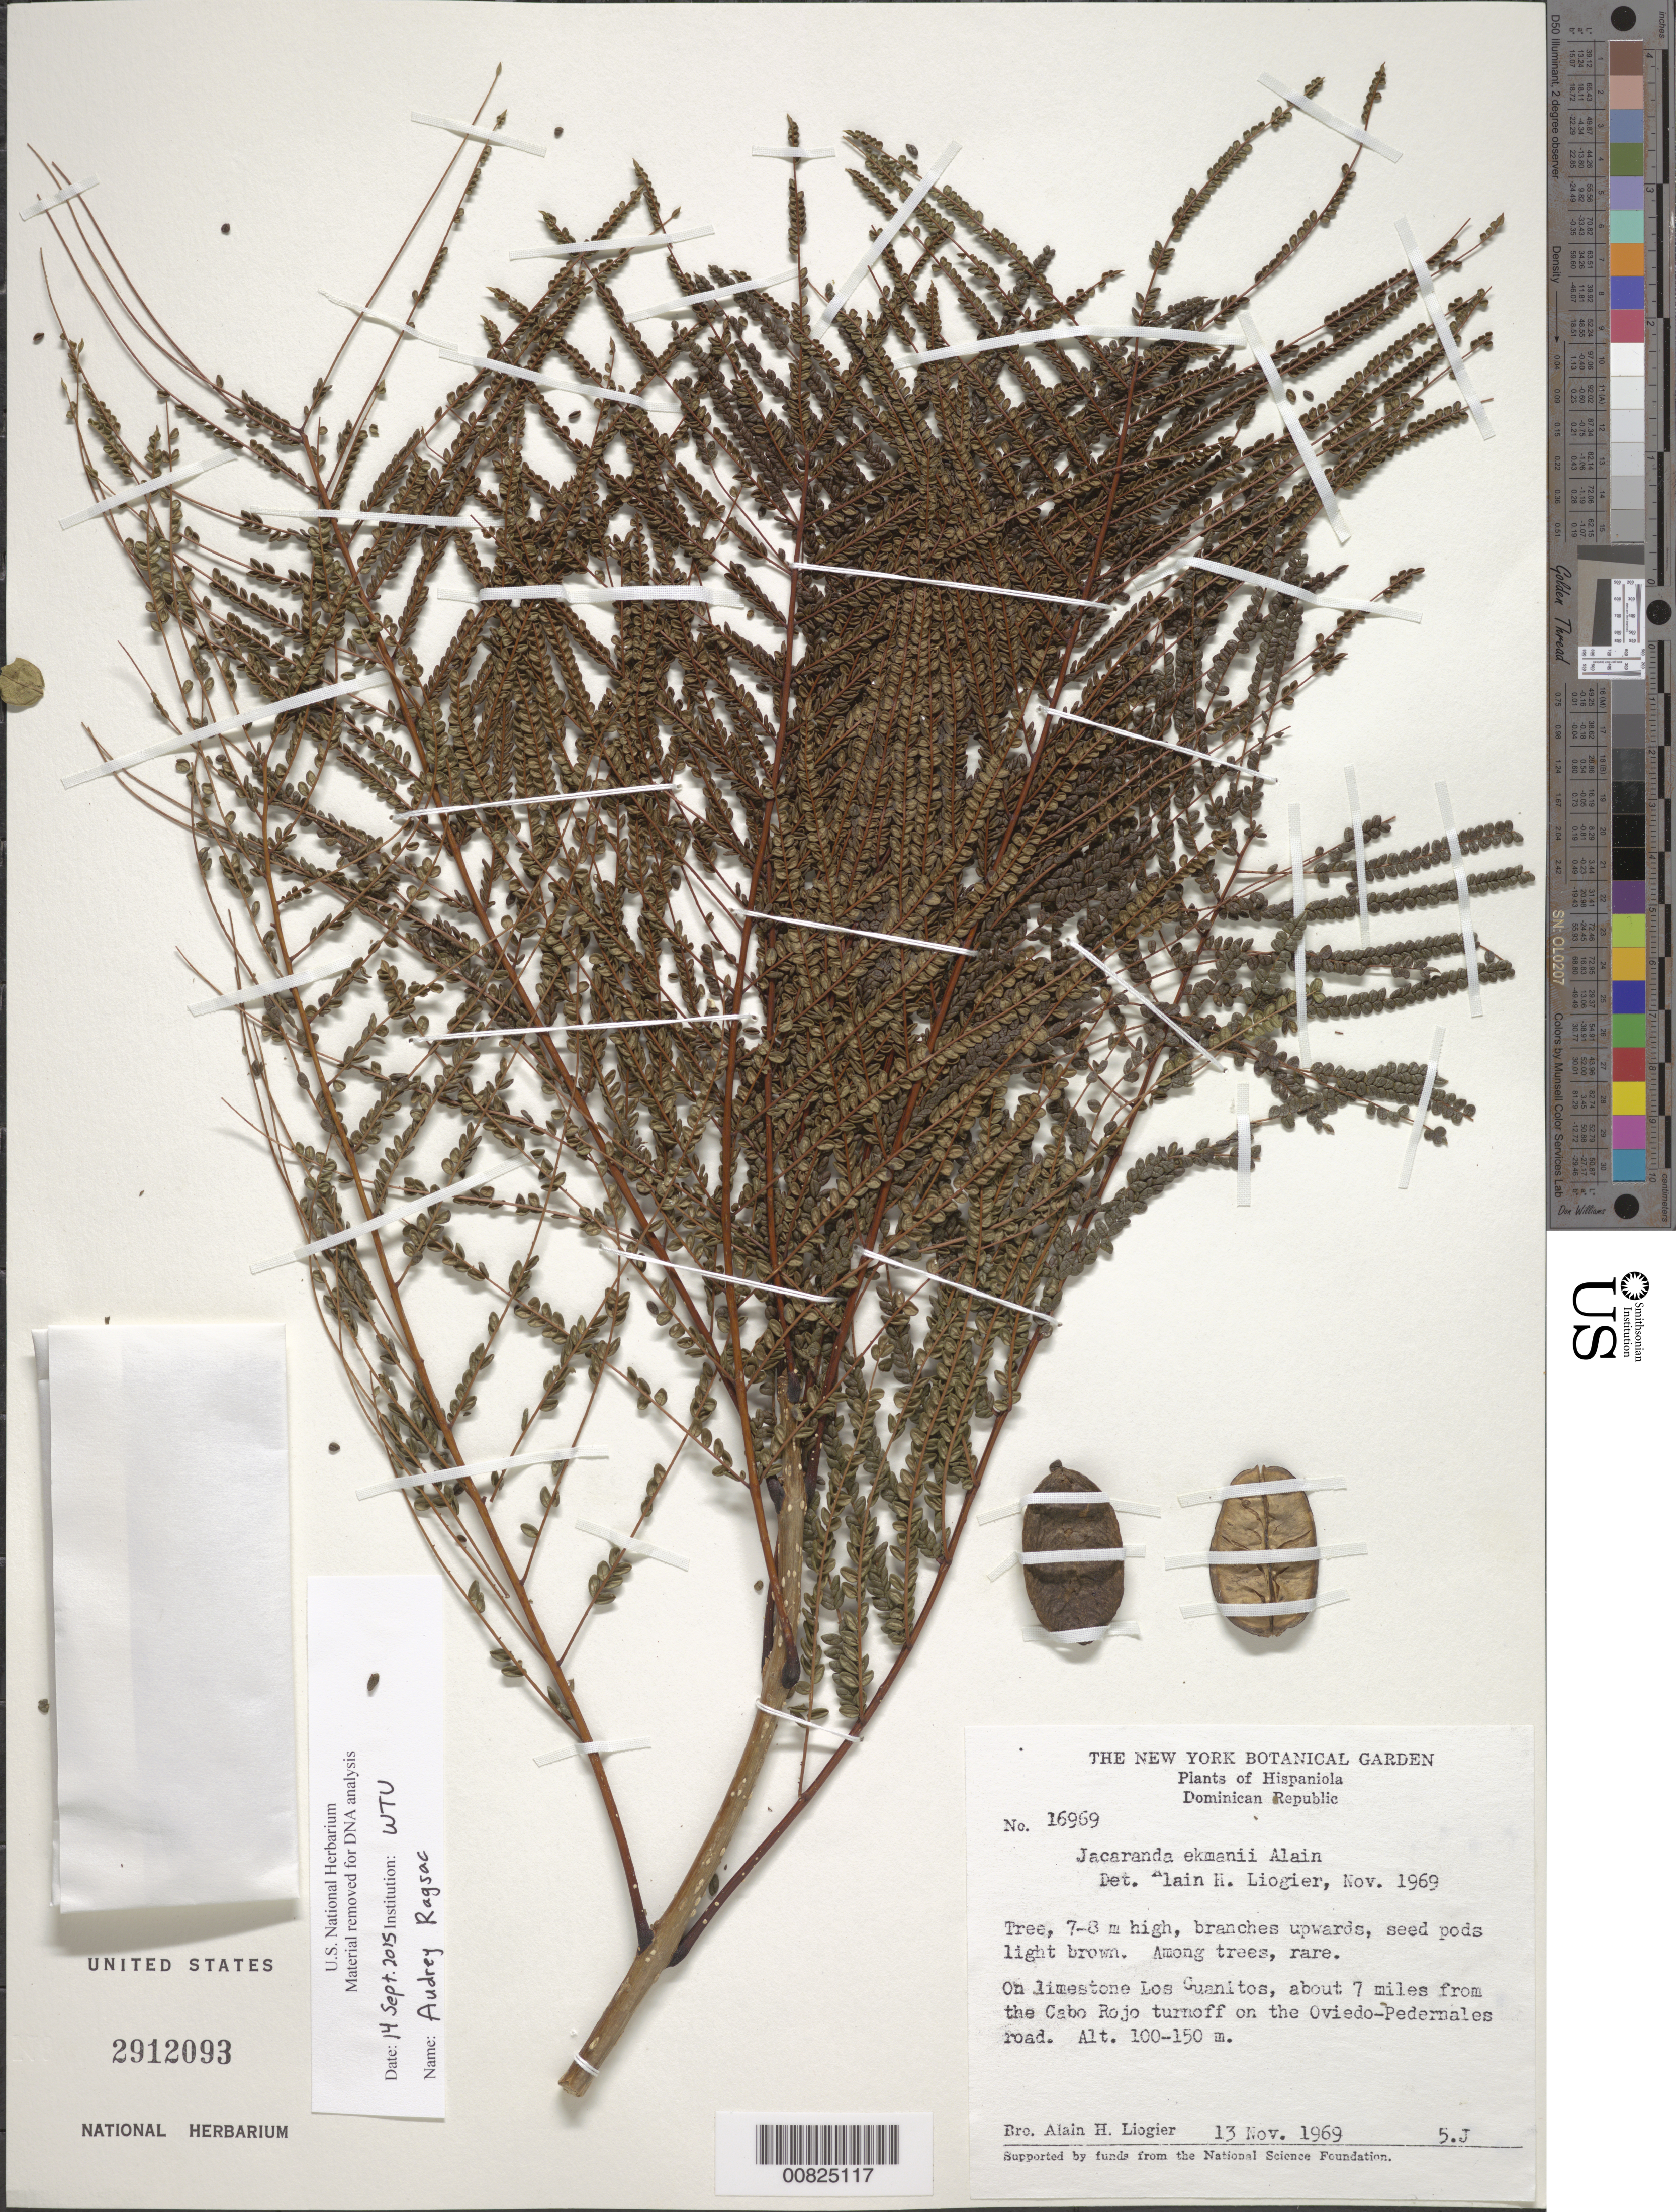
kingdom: Plantae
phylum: Tracheophyta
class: Magnoliopsida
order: Lamiales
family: Bignoniaceae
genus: Jacaranda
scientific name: Jacaranda ekmanii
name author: Alain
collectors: A. H. Liogier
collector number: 16969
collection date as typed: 13 Nov 1969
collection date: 1969-11-13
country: Dominican Republic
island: Hispaniola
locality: Los Guanitos, about 7 miles from the Cabo Rojo turnoff on the Oviedo - Pedernales road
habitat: Among trees on limestone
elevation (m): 100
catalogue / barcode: US 2912093